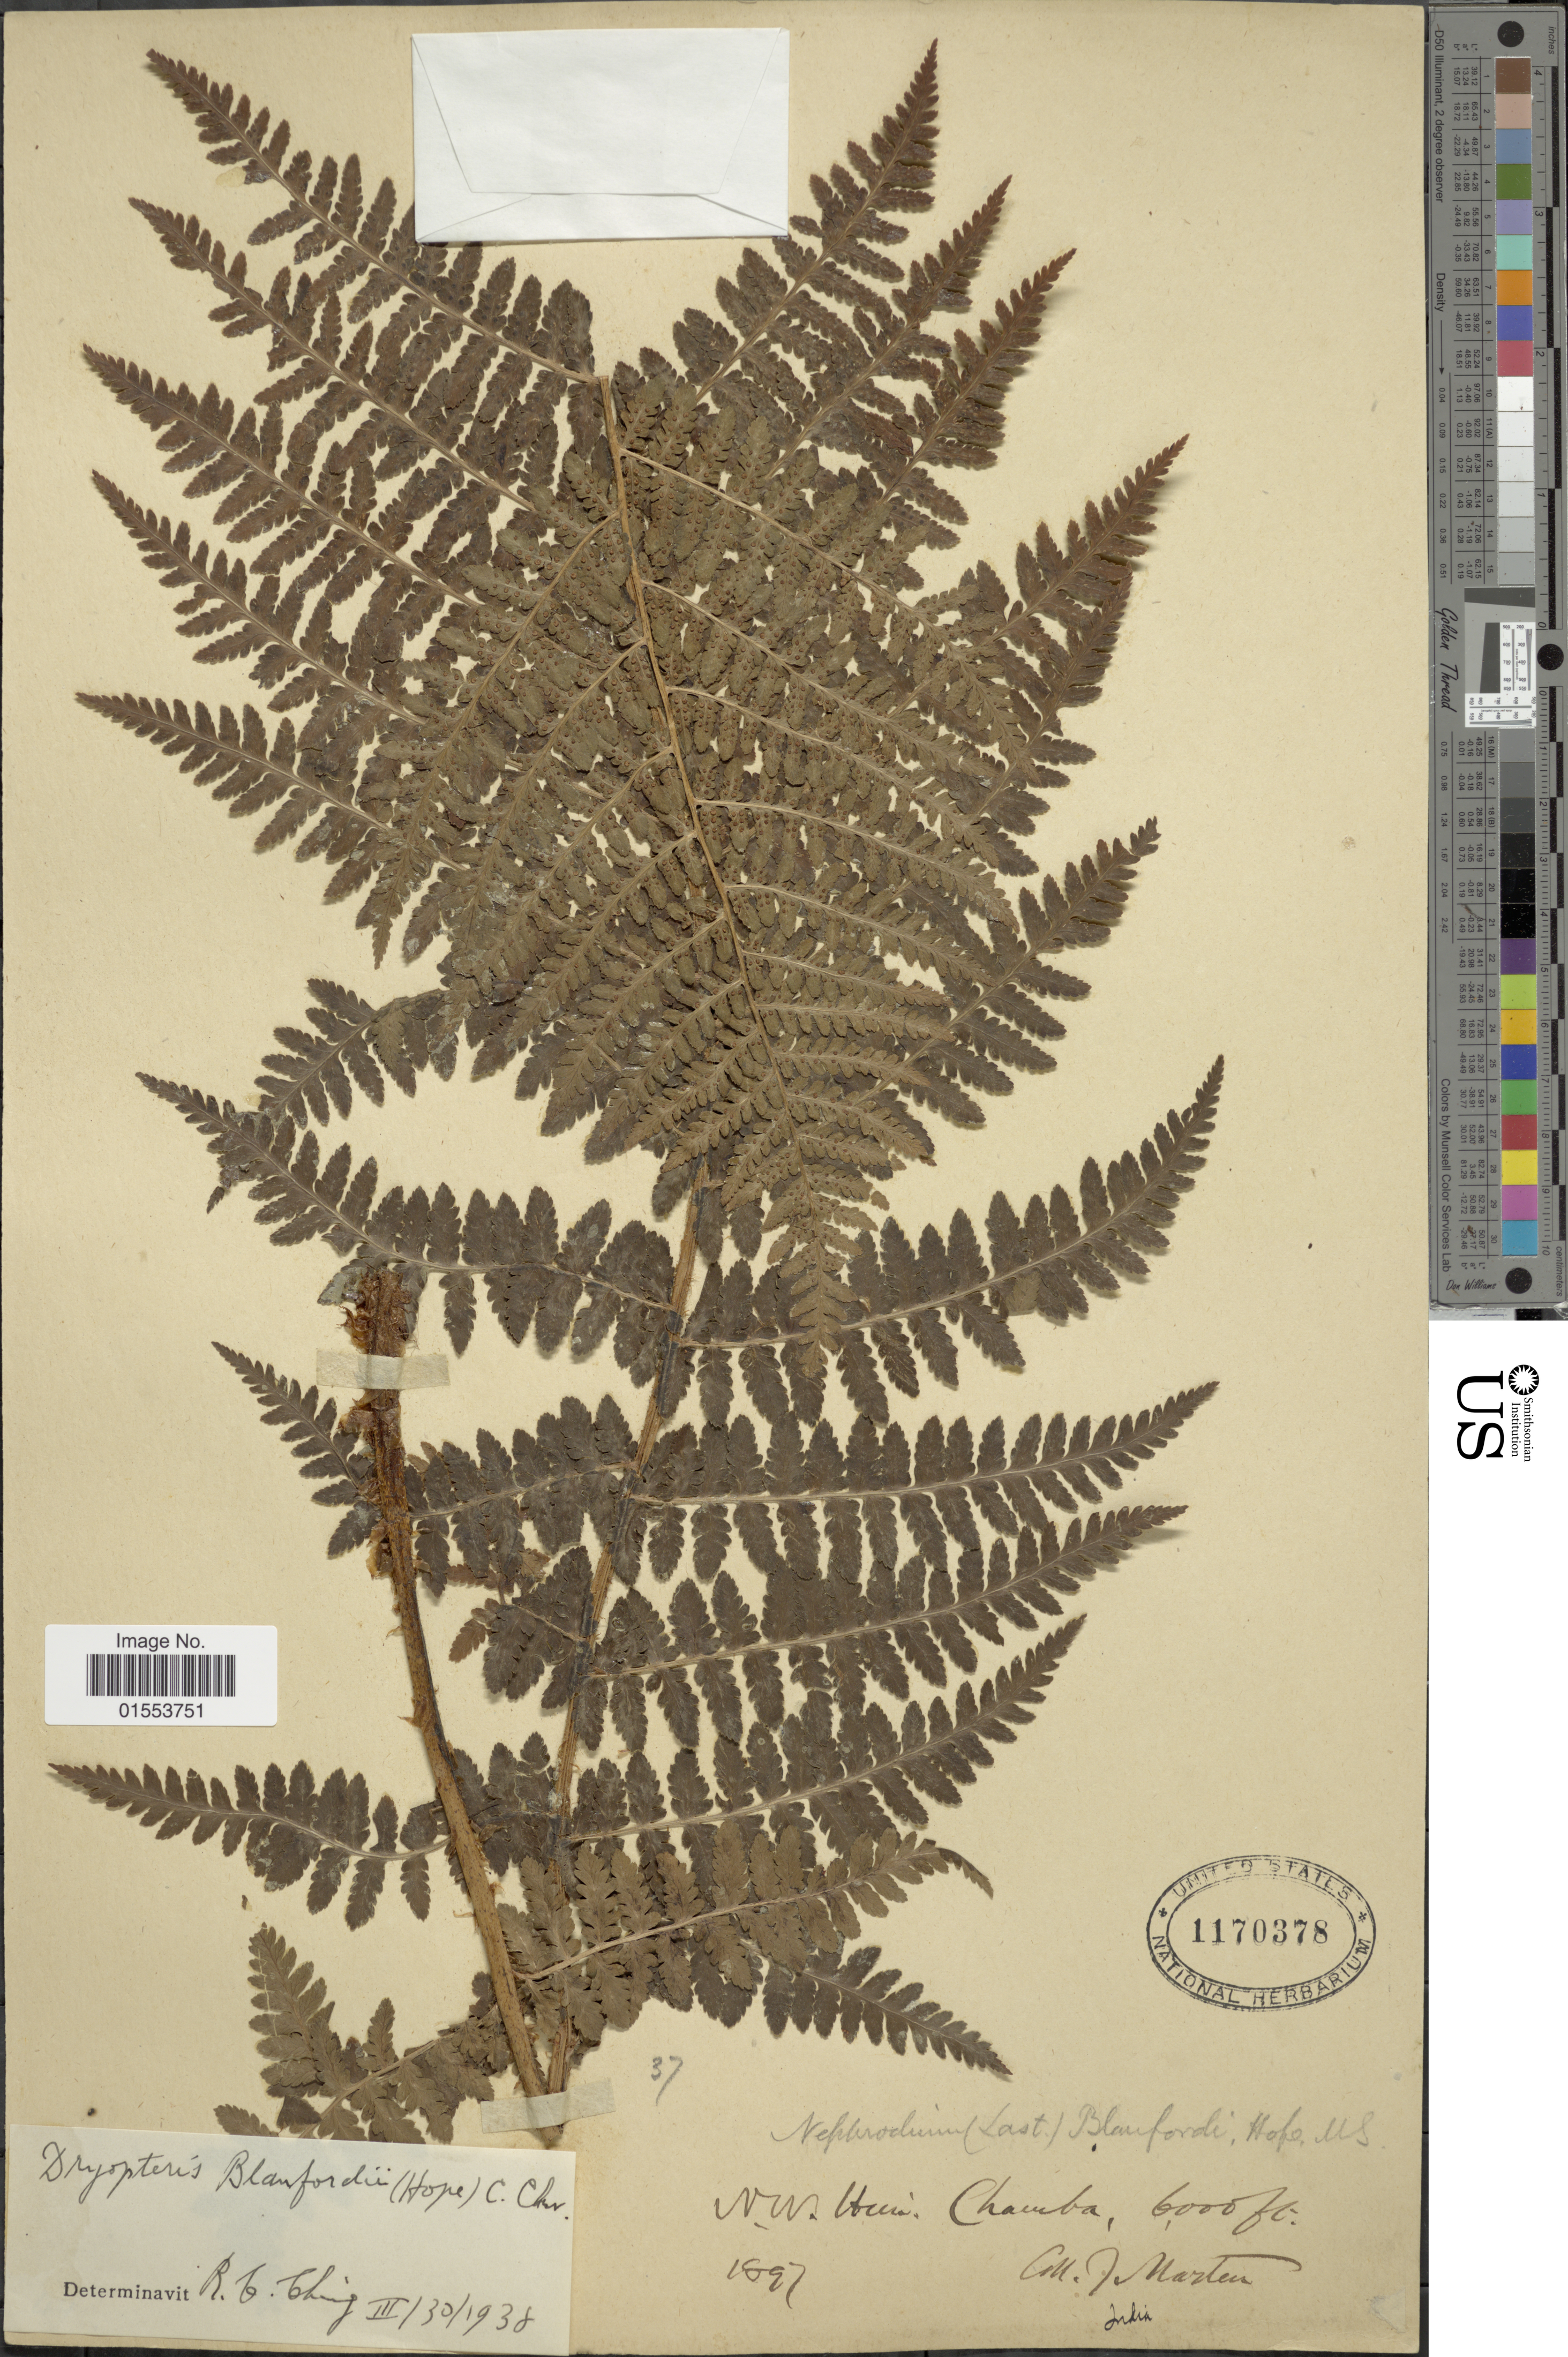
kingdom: Plantae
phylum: Tracheophyta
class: Polypodiopsida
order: Polypodiales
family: Dryopteridaceae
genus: Dryopteris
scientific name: Dryopteris blanfordii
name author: (C. Hope) C. Chr.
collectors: J. Marten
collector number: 37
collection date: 1897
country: India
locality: N. W. Him. Chamba, India.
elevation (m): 1829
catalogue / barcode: US 1170378